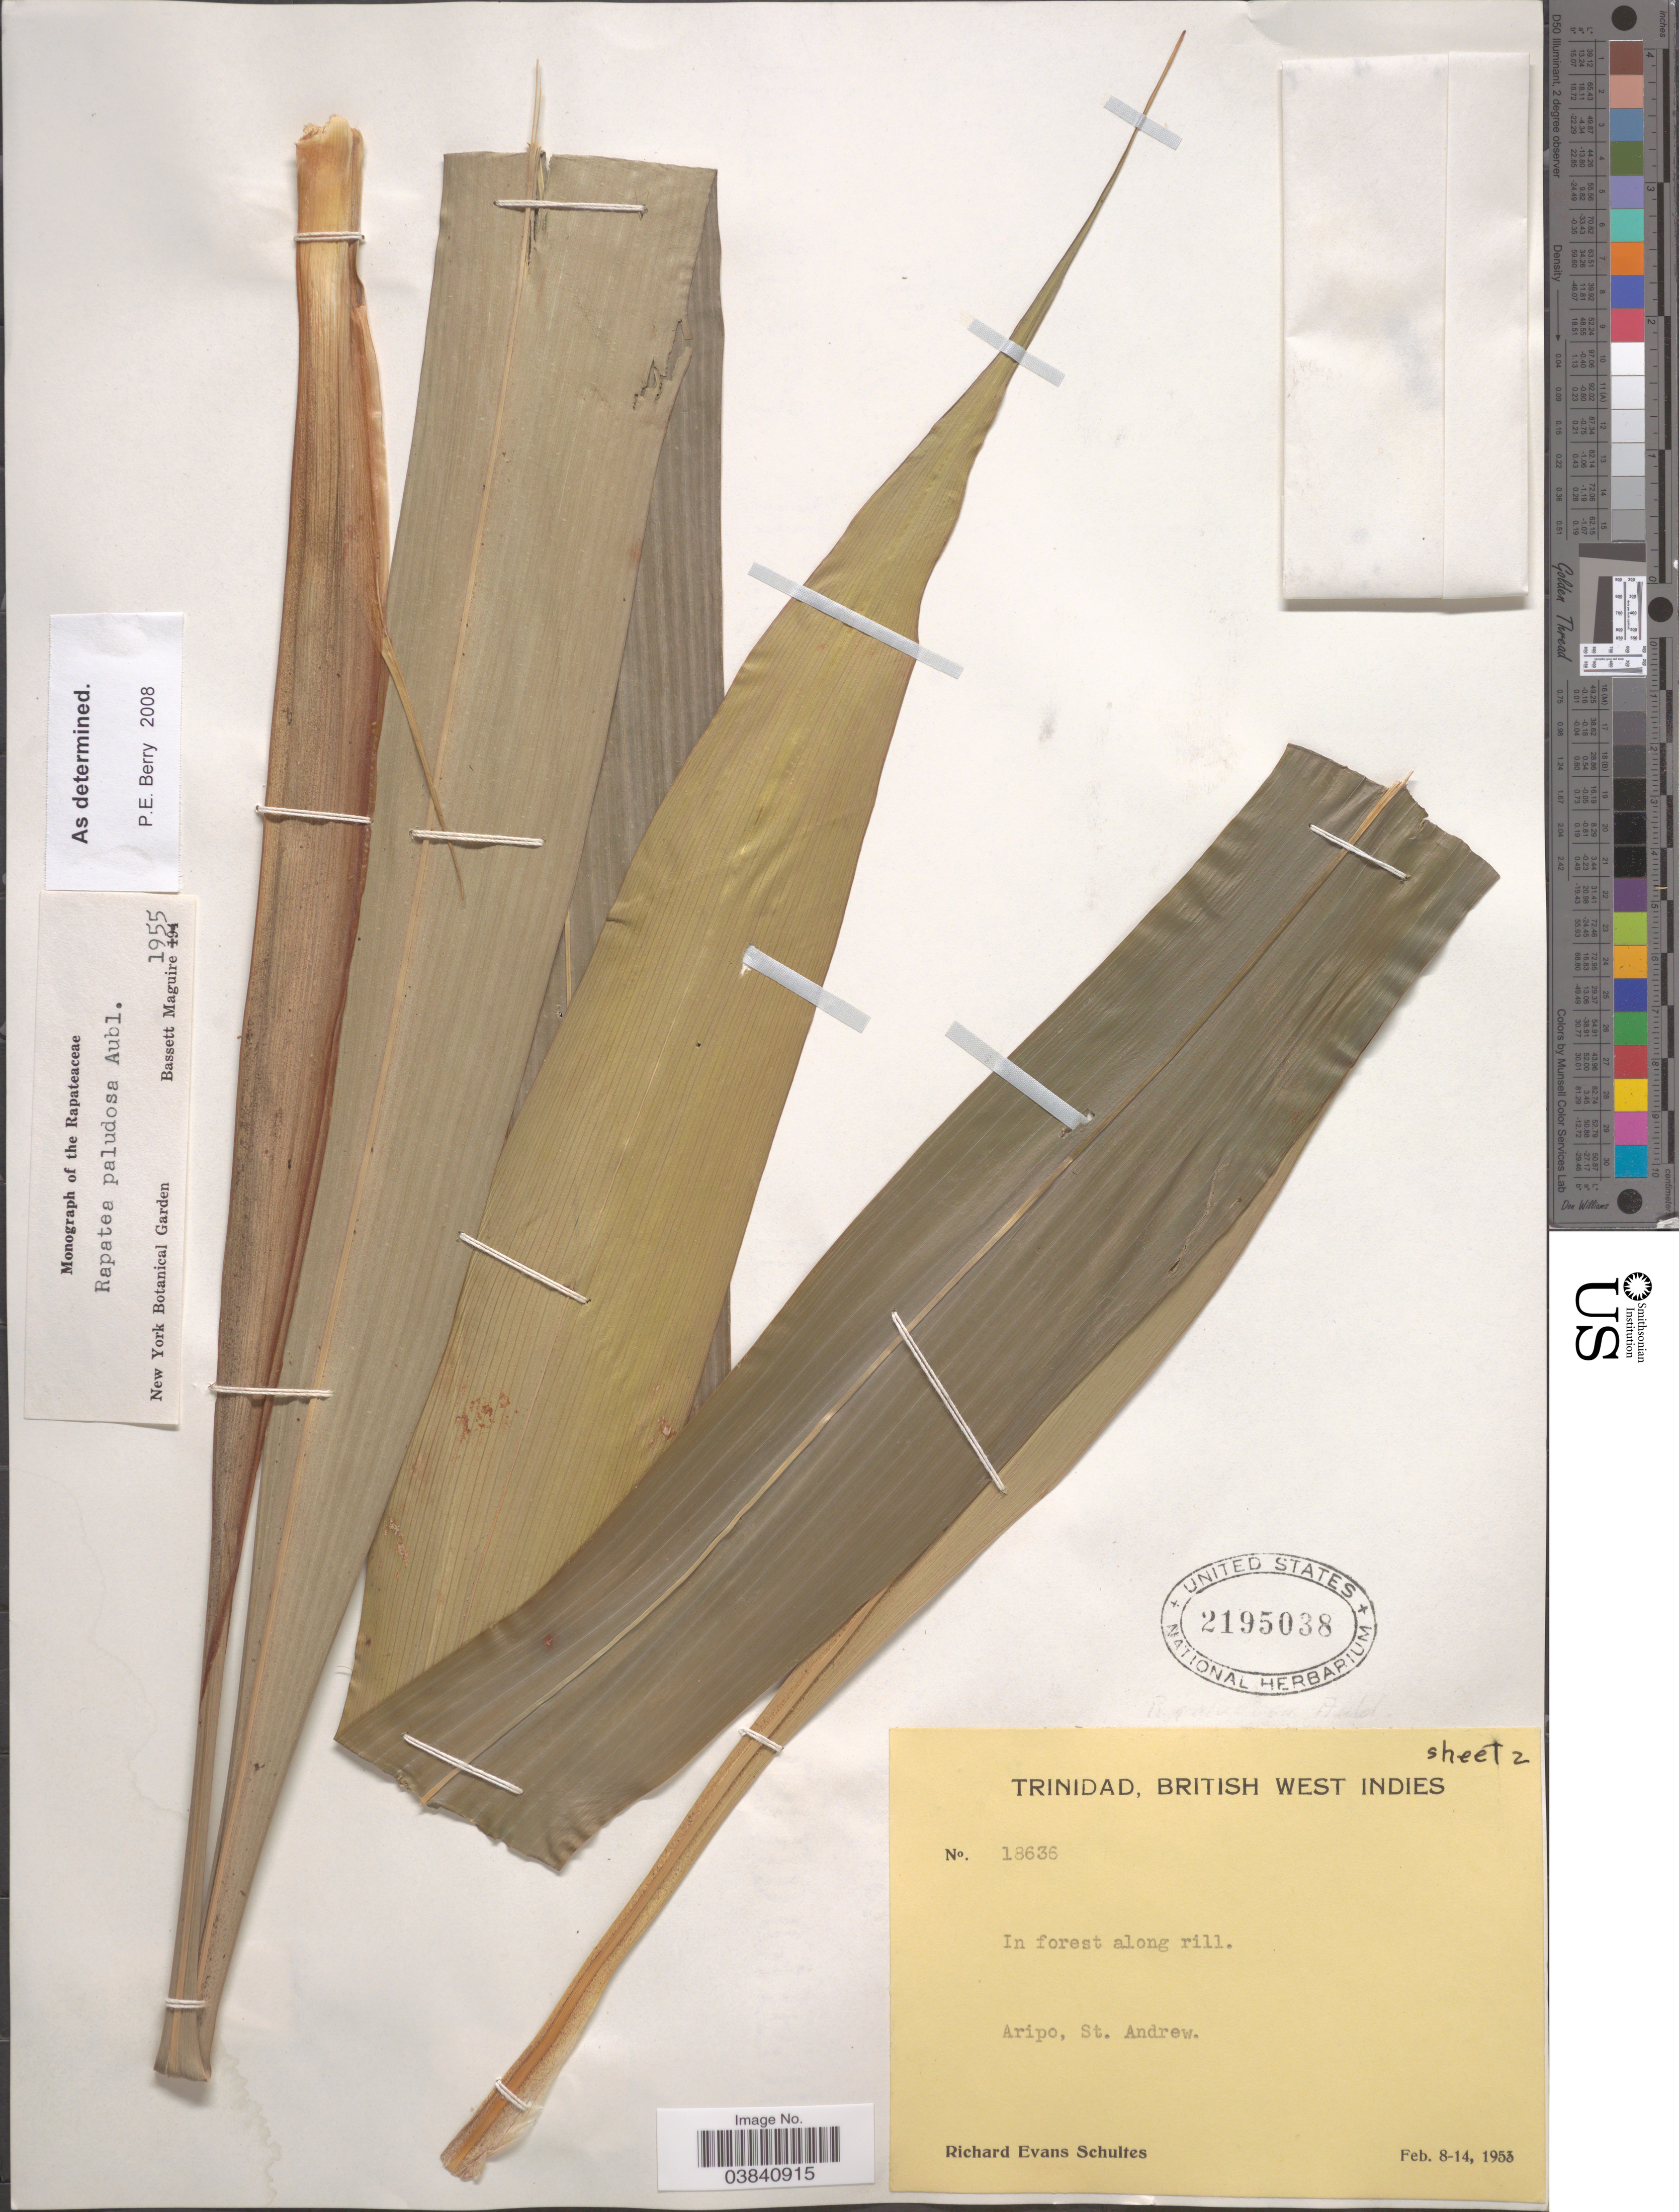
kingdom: Plantae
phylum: Tracheophyta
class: Liliopsida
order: Poales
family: Rapateaceae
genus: Rapatea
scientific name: Rapatea paludosa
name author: Aubl.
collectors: R. E. Schultes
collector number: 18636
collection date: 1953-02-08/1953-02-14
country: Trinidad and Tobago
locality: Trinidad, British West Indies. Aripo, St. Andrew.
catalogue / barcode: US 2195038